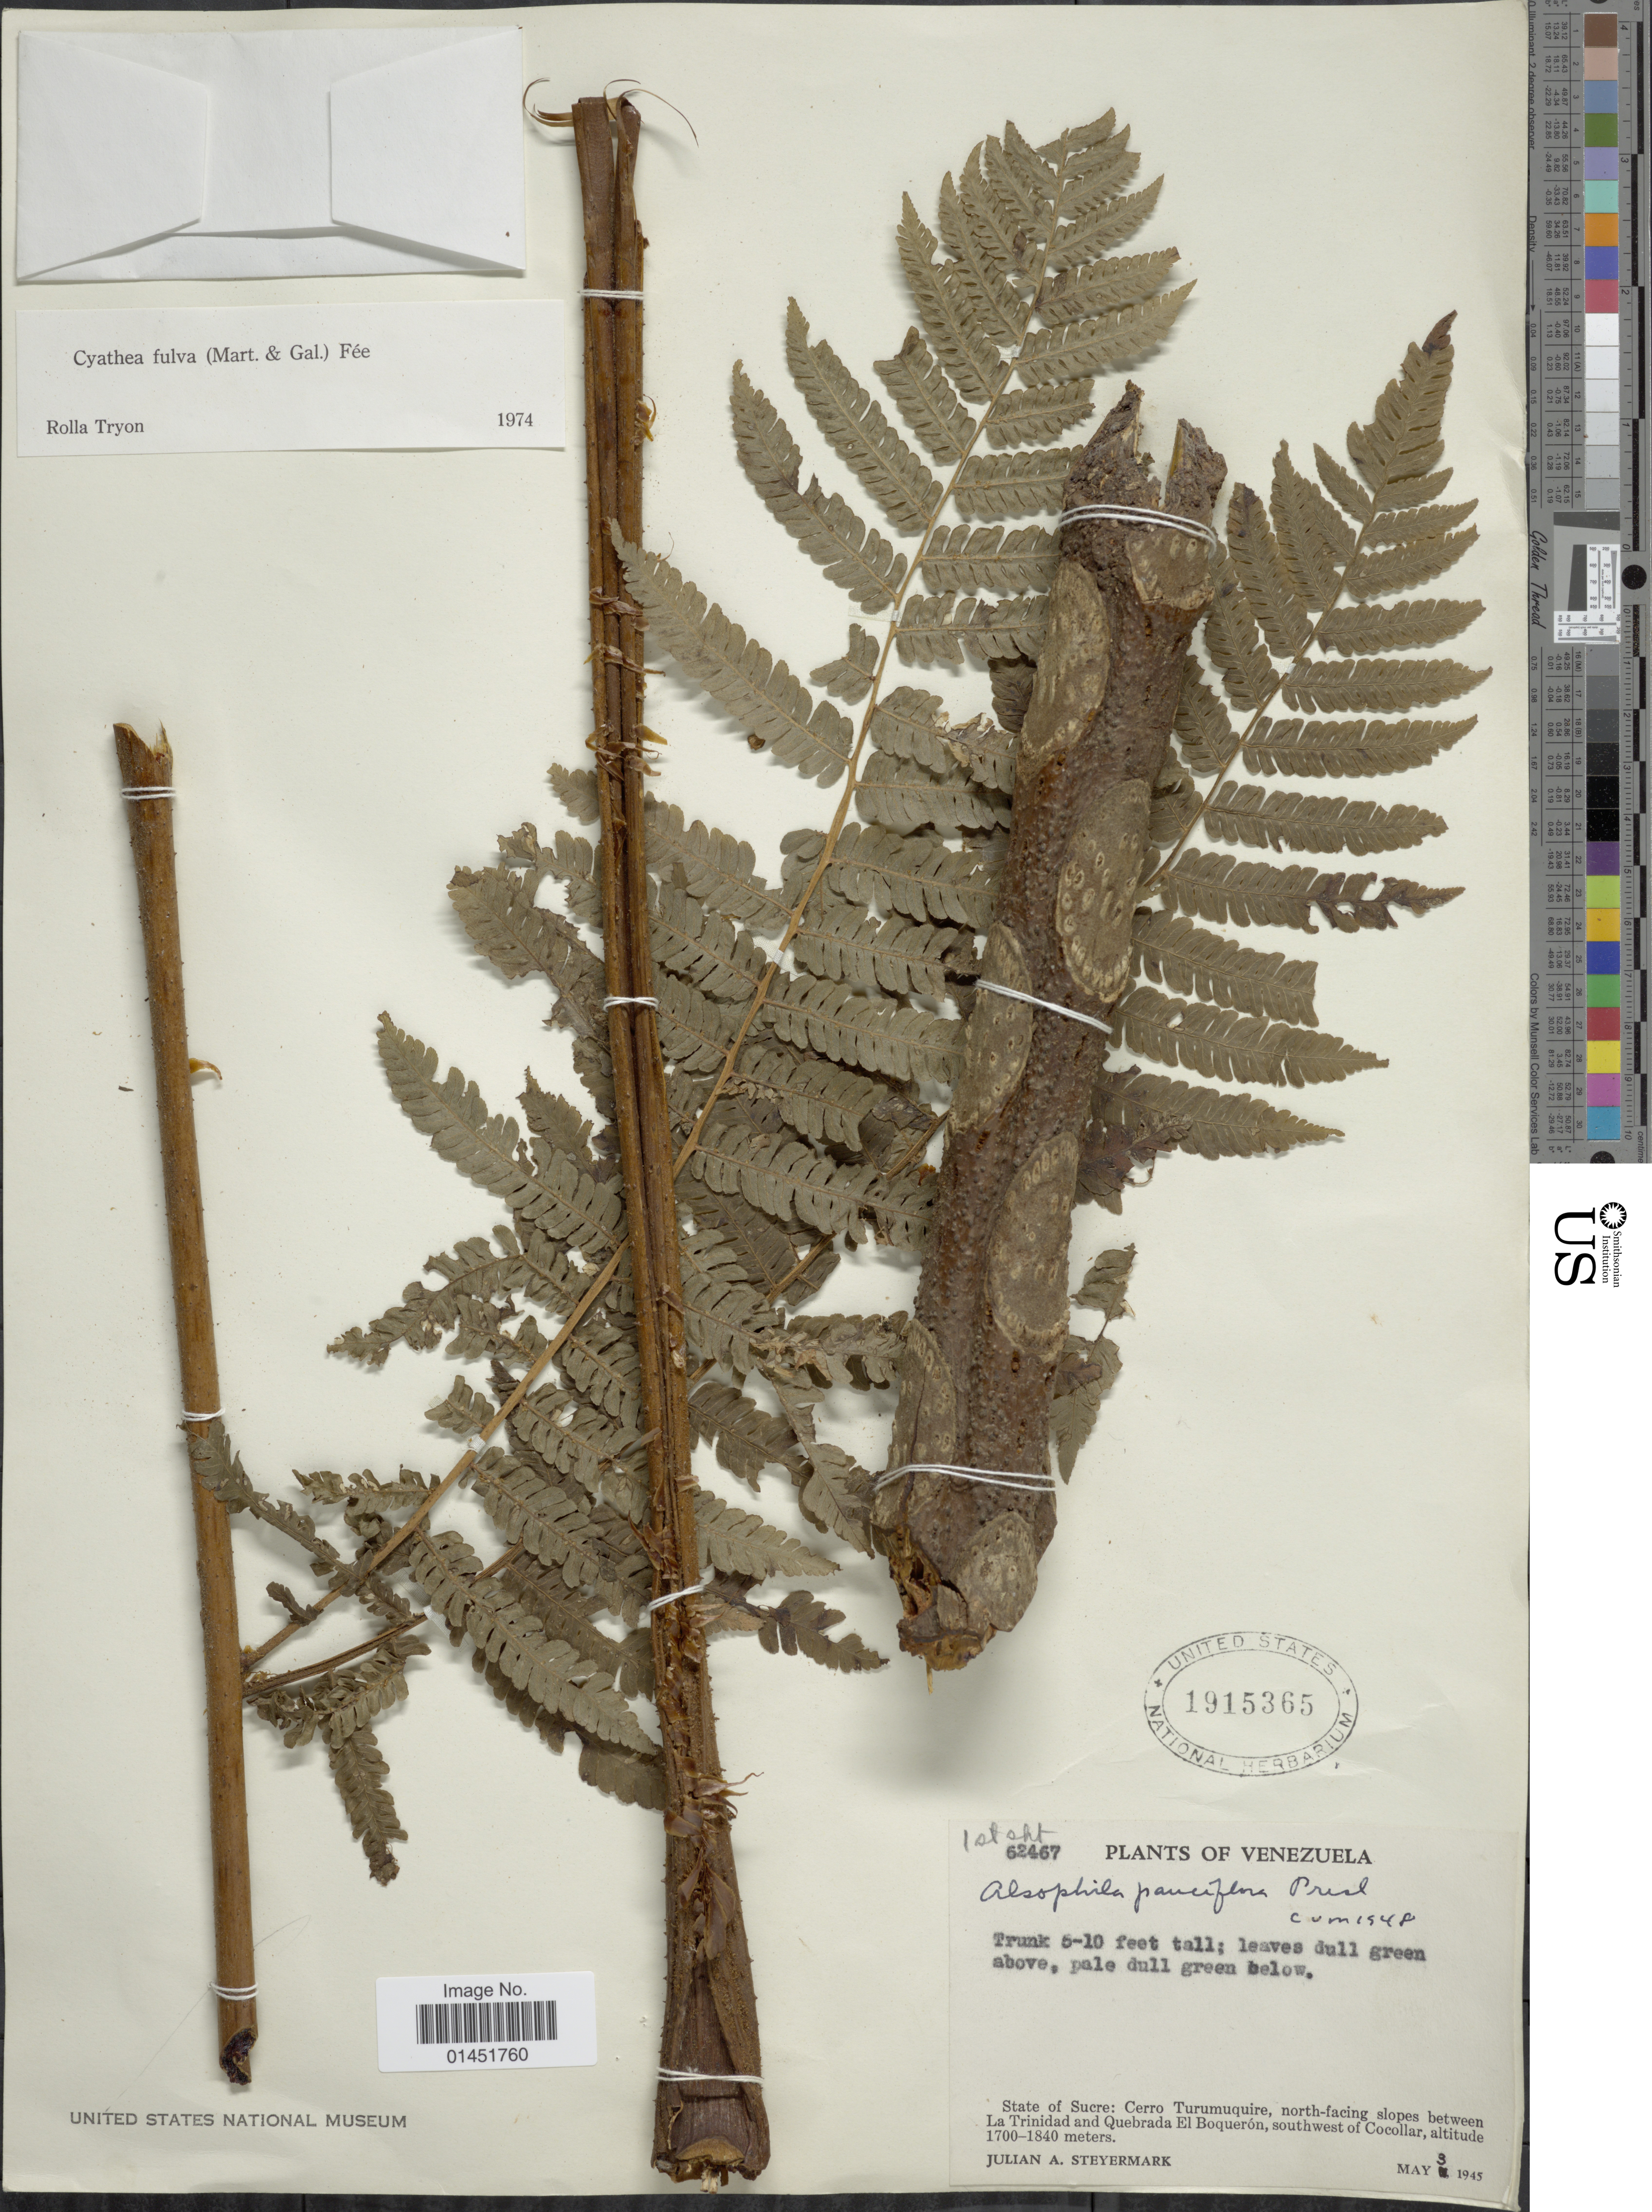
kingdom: Plantae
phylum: Tracheophyta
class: Polypodiopsida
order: Cyatheales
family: Cyatheaceae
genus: Cyathea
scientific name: Cyathea fulva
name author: (M. Martens & Galeotti) Fée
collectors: J. Steyermark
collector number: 62467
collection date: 1945-05-03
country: Venezuela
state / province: Sucre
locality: Cerro Turumuquire, north-facing slopes between La Trinidad and Quebrada El Boqueron, southwest of Cocollar.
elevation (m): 1700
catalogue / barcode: US 1915365